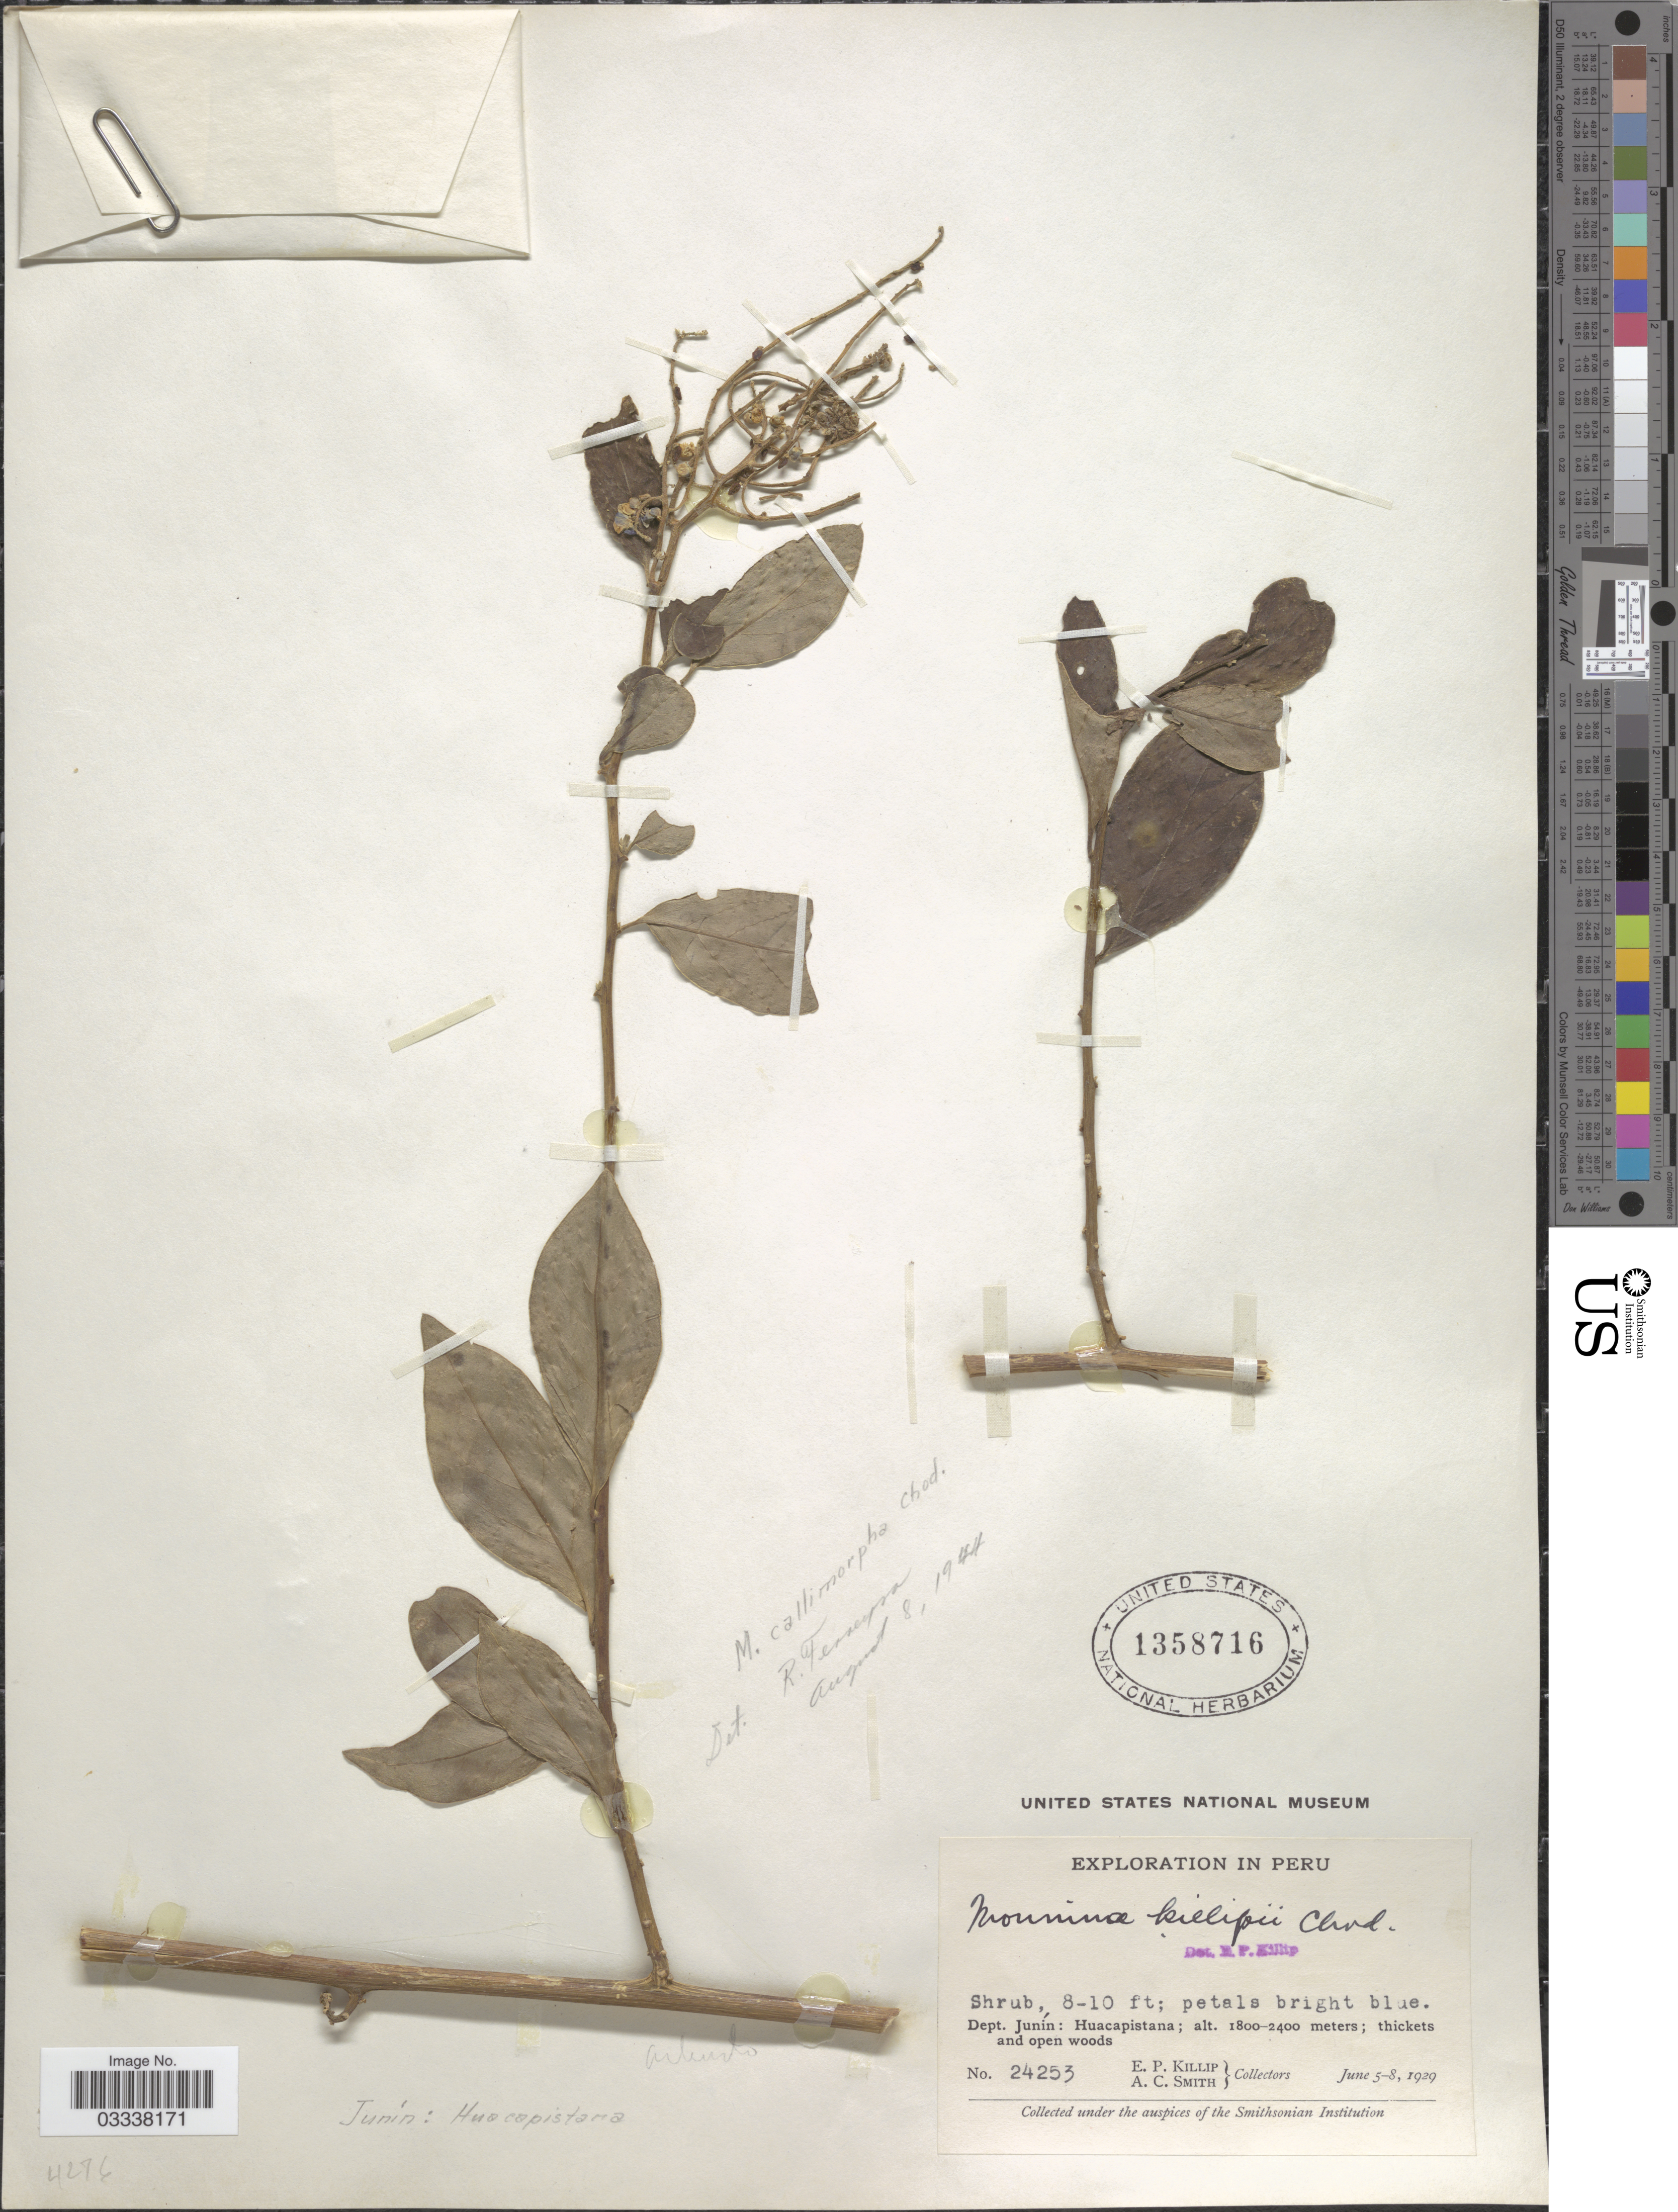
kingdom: Plantae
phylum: Tracheophyta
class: Magnoliopsida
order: Fabales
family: Polygalaceae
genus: Monnina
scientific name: Monnina callimorpha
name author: Chodat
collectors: E. P. Killip & A. C. Smith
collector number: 24253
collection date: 1929-06-05/1929-06-08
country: Peru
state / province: Junín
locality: Dept. Junín: Huacapistana.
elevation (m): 1800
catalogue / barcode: US 1358716